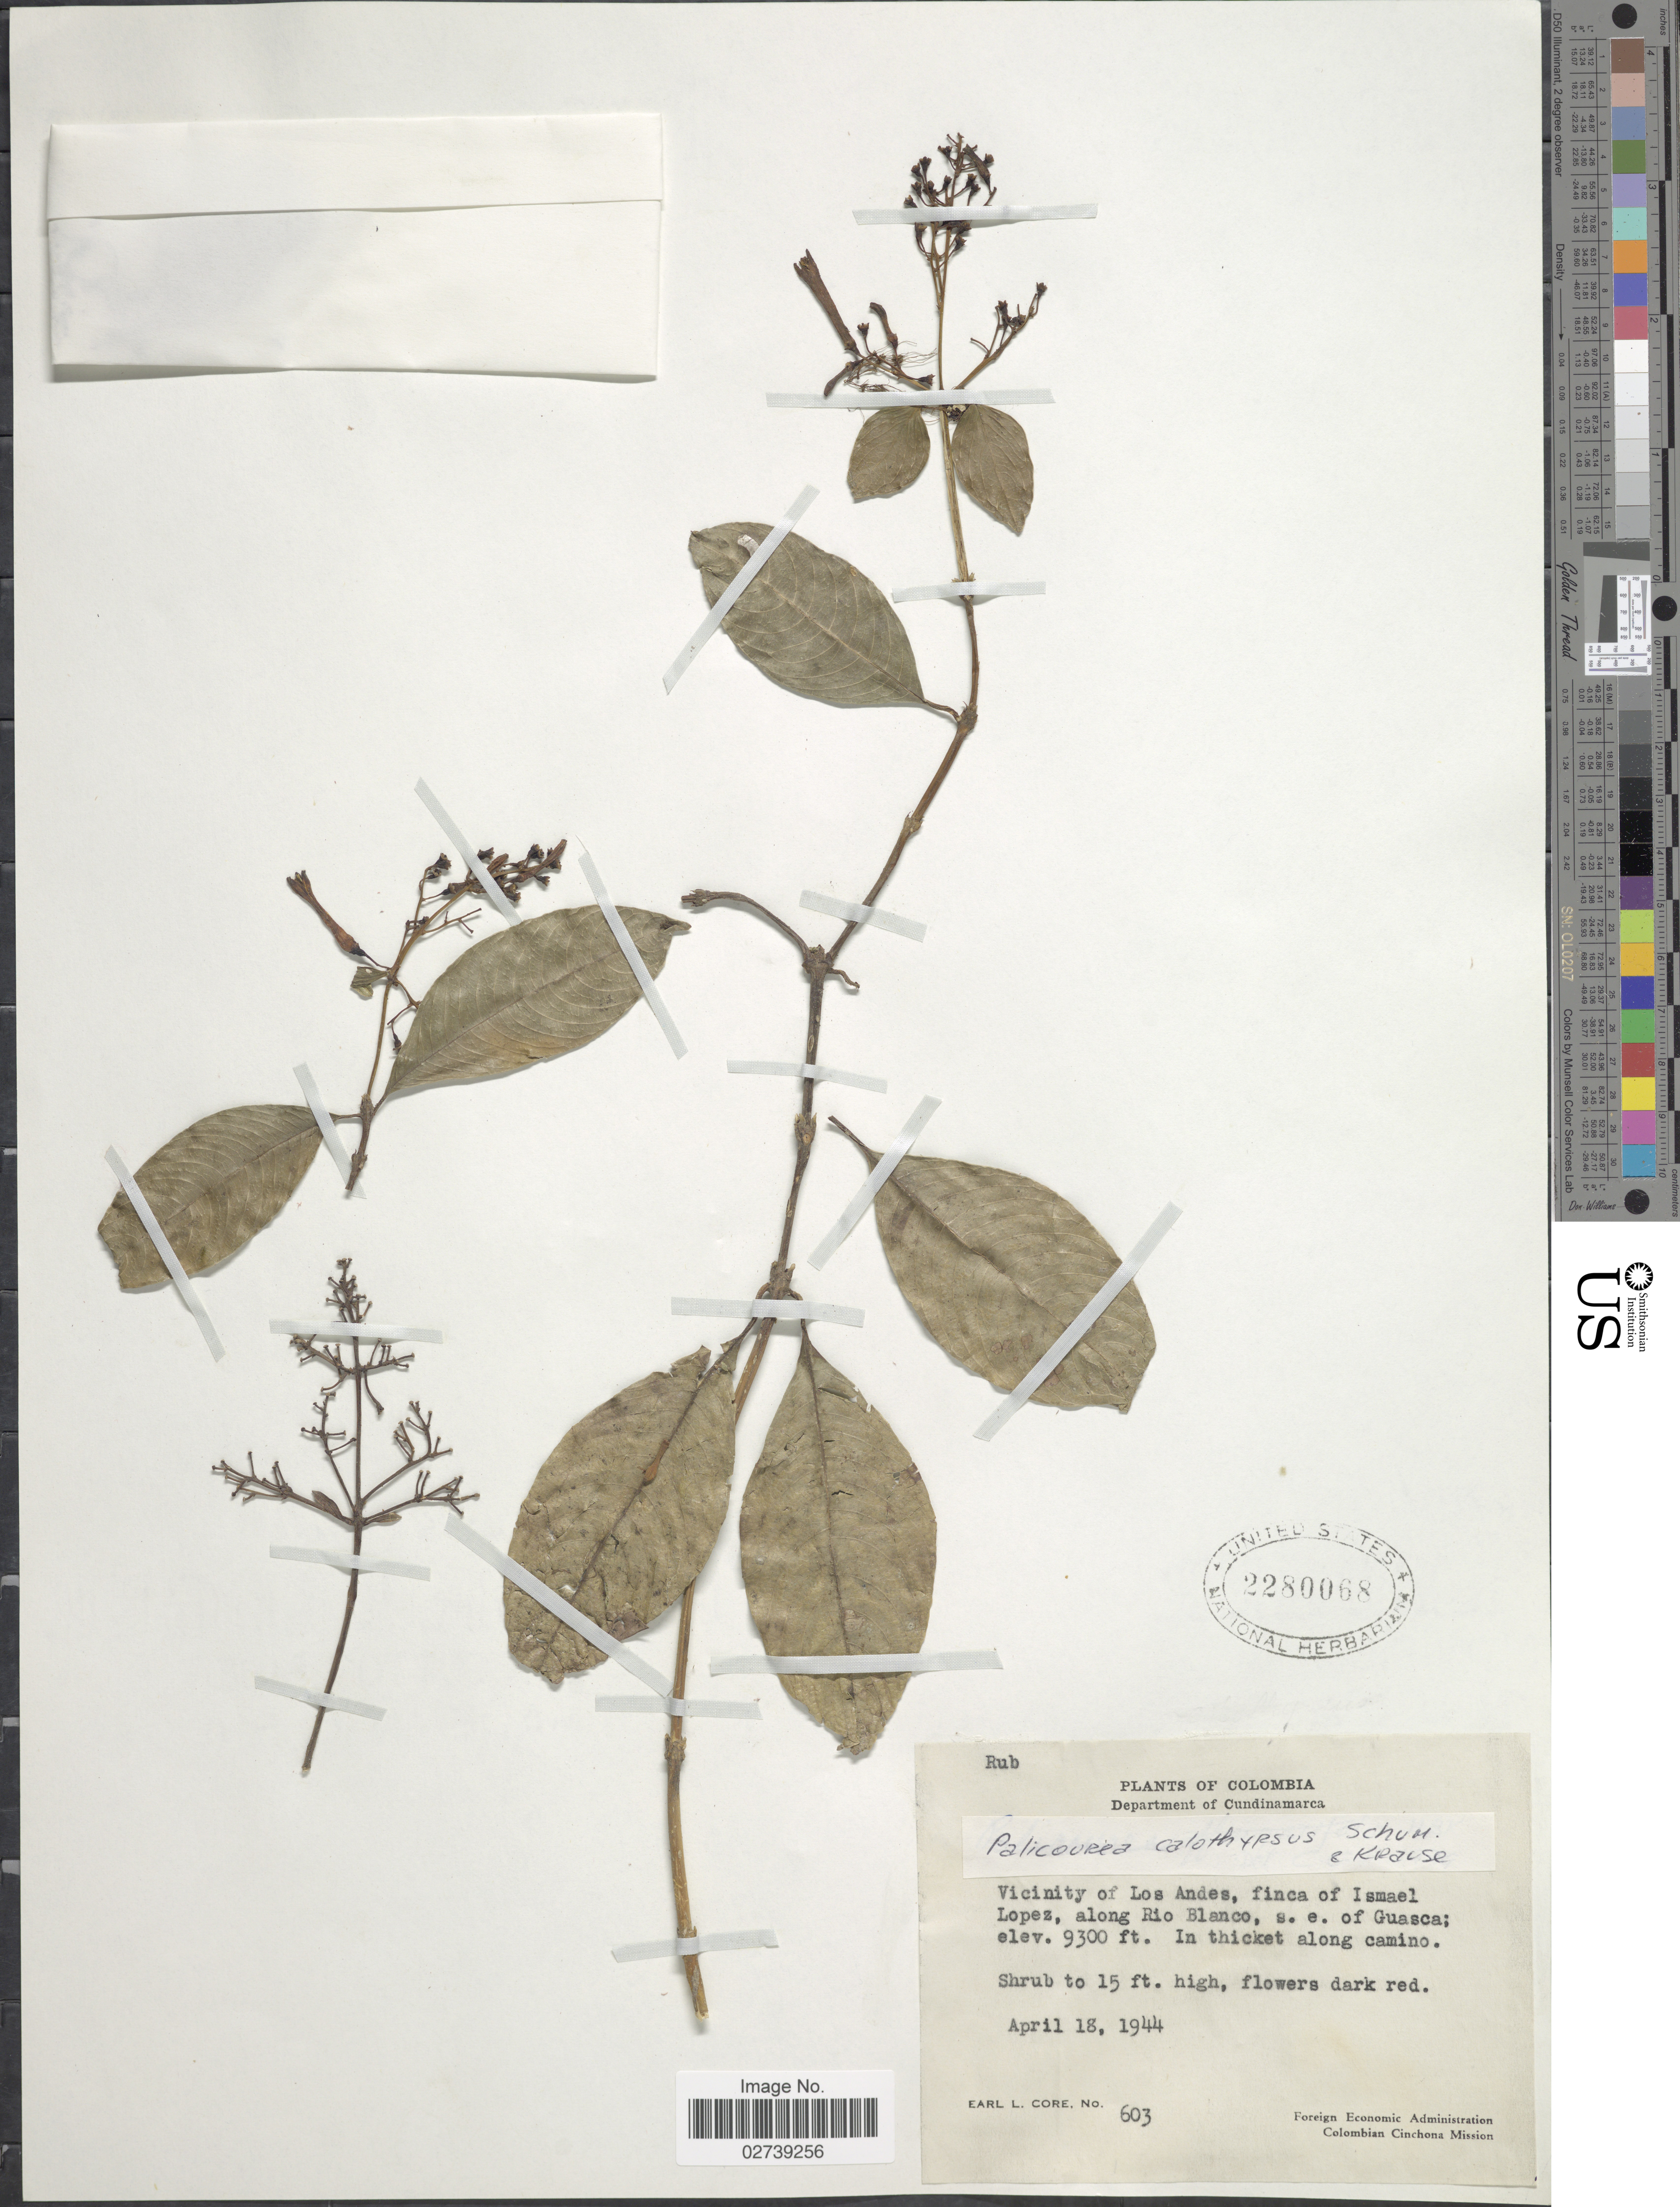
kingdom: Plantae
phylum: Tracheophyta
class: Magnoliopsida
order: Gentianales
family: Rubiaceae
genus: Palicourea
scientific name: Palicourea calothyrsus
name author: K. Schum. & K. Krause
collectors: E. L. Core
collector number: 603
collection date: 1944-04-18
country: Colombia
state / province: Cundinamarca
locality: Department of Cundinamarca. Vicinity of Los Andes, finca of Ismael Lopez, along Rio Blanco, s.e. of Guasca.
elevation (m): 2835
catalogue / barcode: US 2280068